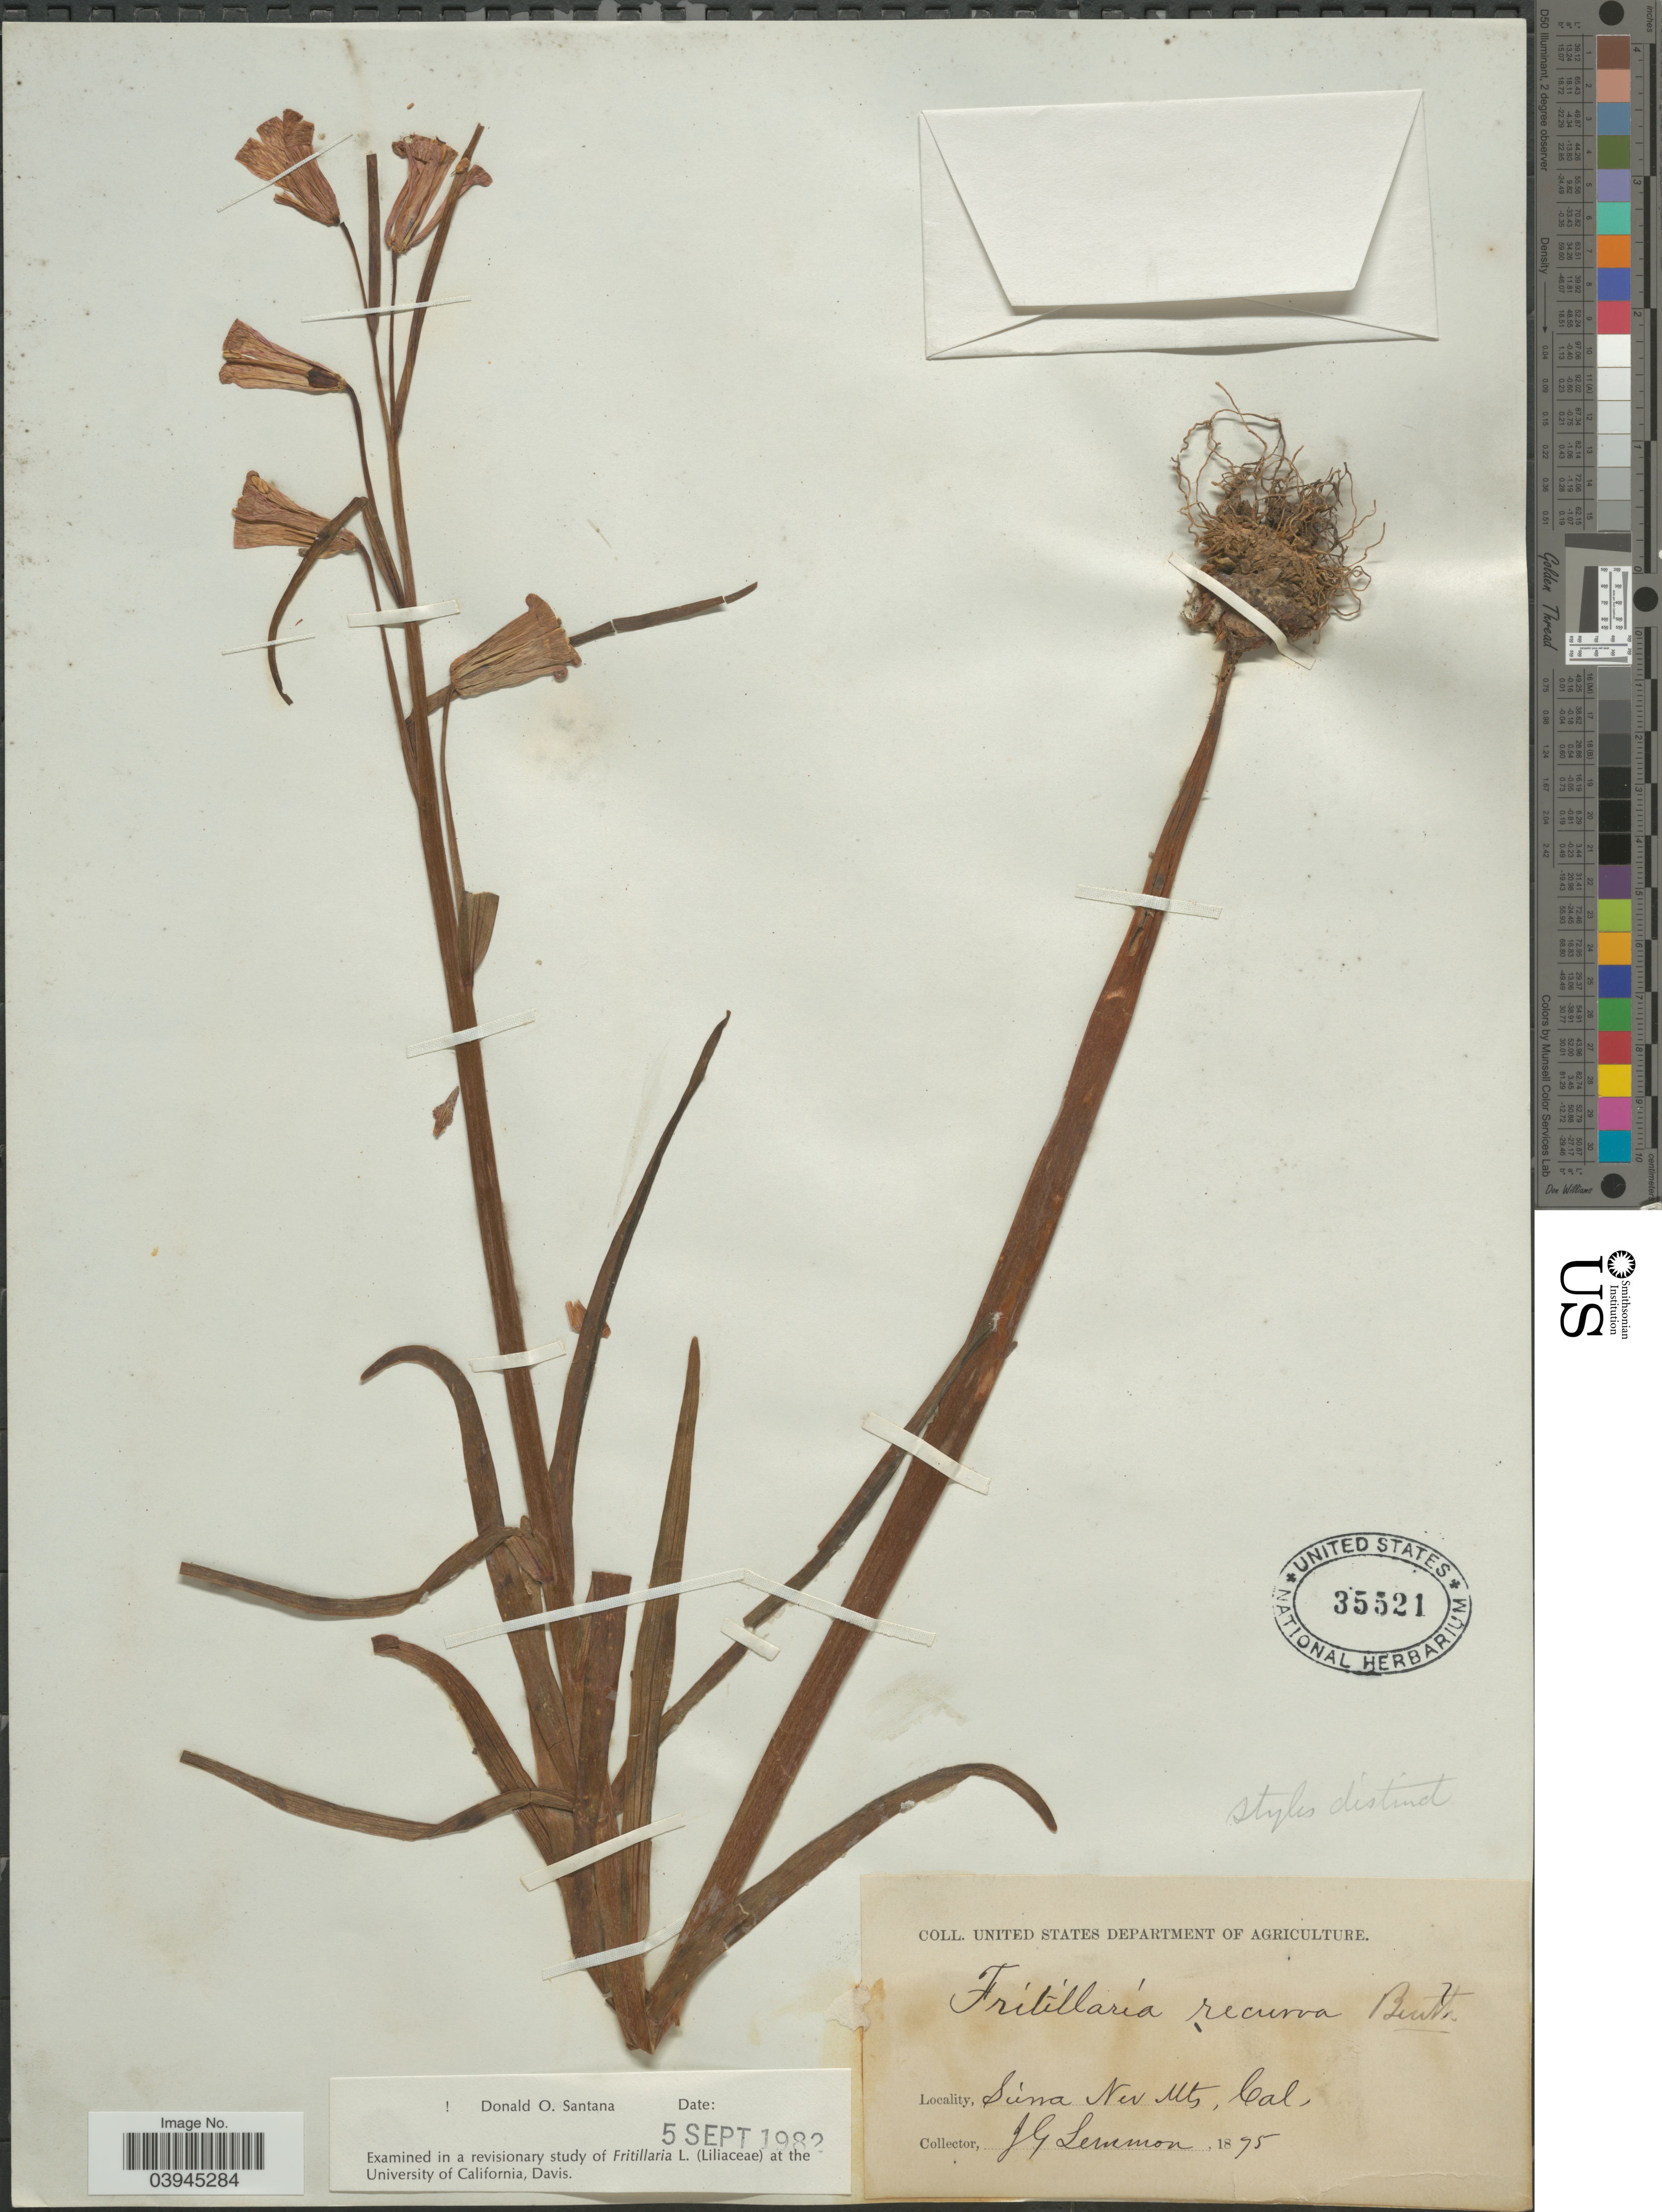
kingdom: Plantae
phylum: Tracheophyta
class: Liliopsida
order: Liliales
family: Liliaceae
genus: Fritillaria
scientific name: Fritillaria recurva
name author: Benth.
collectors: J. Lemmon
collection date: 1875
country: United States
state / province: California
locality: Sierra Nev. Mts.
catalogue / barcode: US 35521